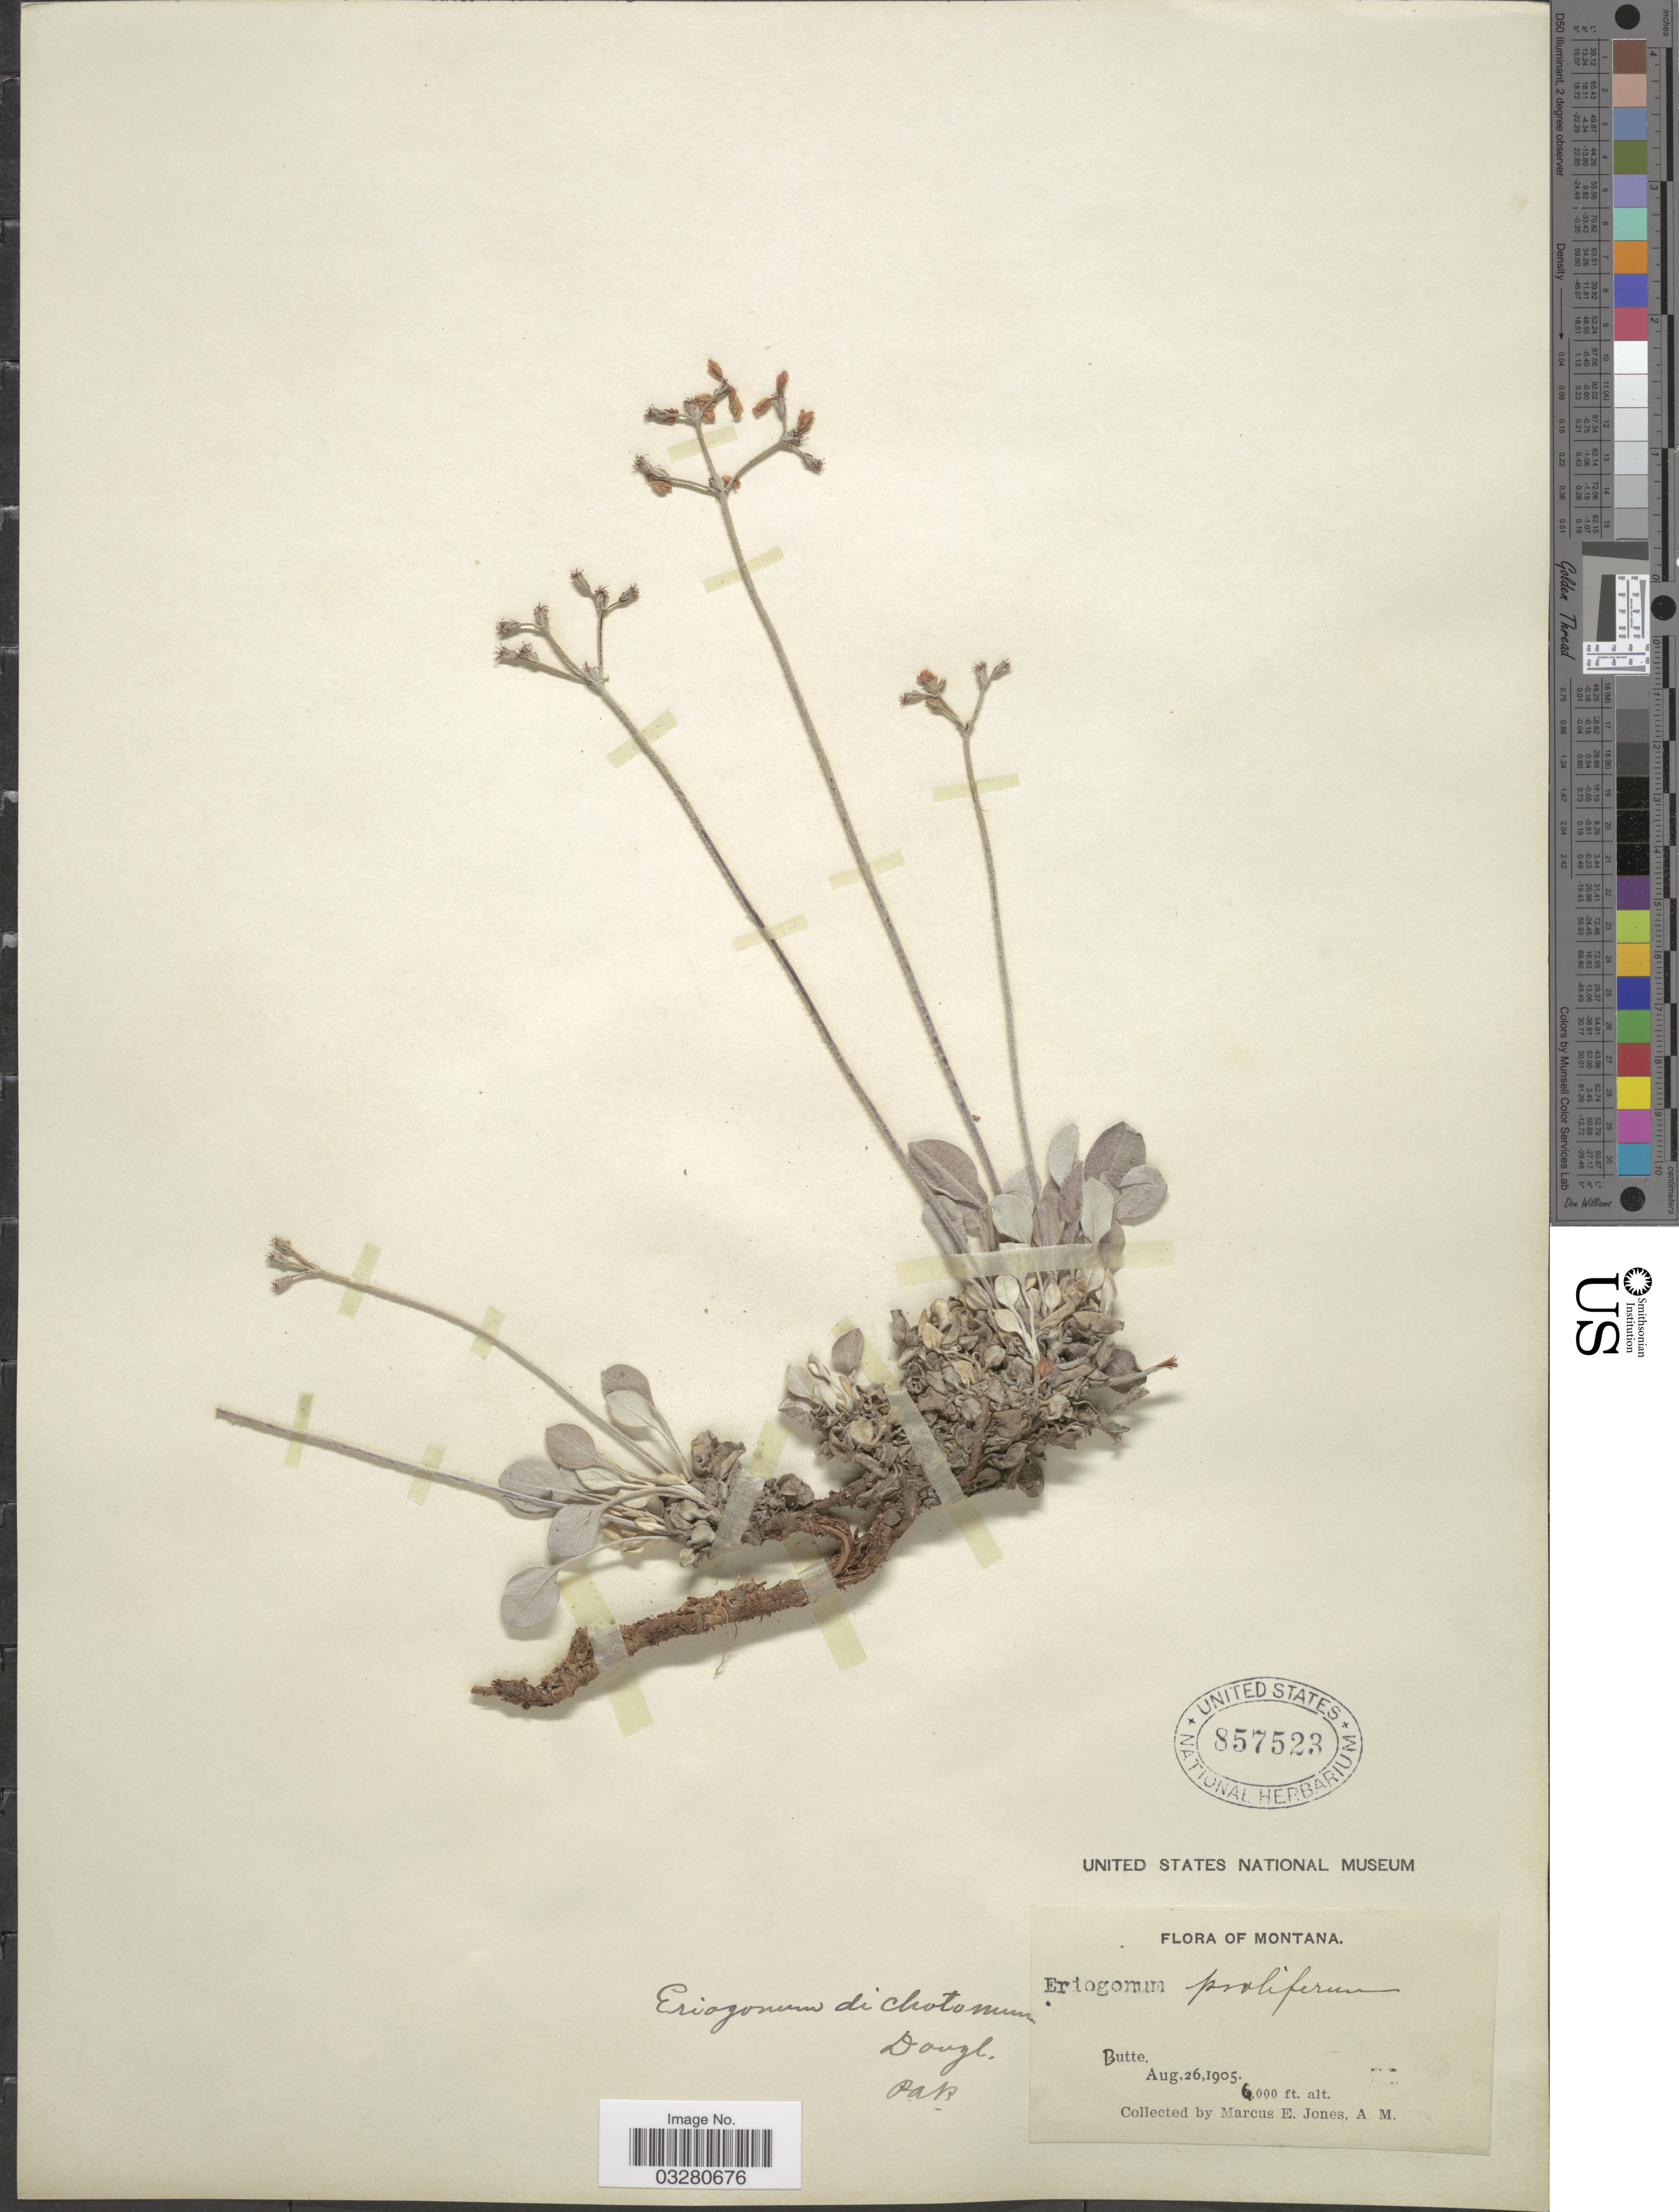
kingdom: Plantae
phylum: Tracheophyta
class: Magnoliopsida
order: Caryophyllales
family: Polygonaceae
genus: Eriogonum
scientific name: Eriogonum proliferum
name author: Torr. & A. Gray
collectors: M. E. Jones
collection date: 1905-08-26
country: United States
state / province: Montana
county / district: Silver Bow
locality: Butte.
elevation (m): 1829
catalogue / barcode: US 857523